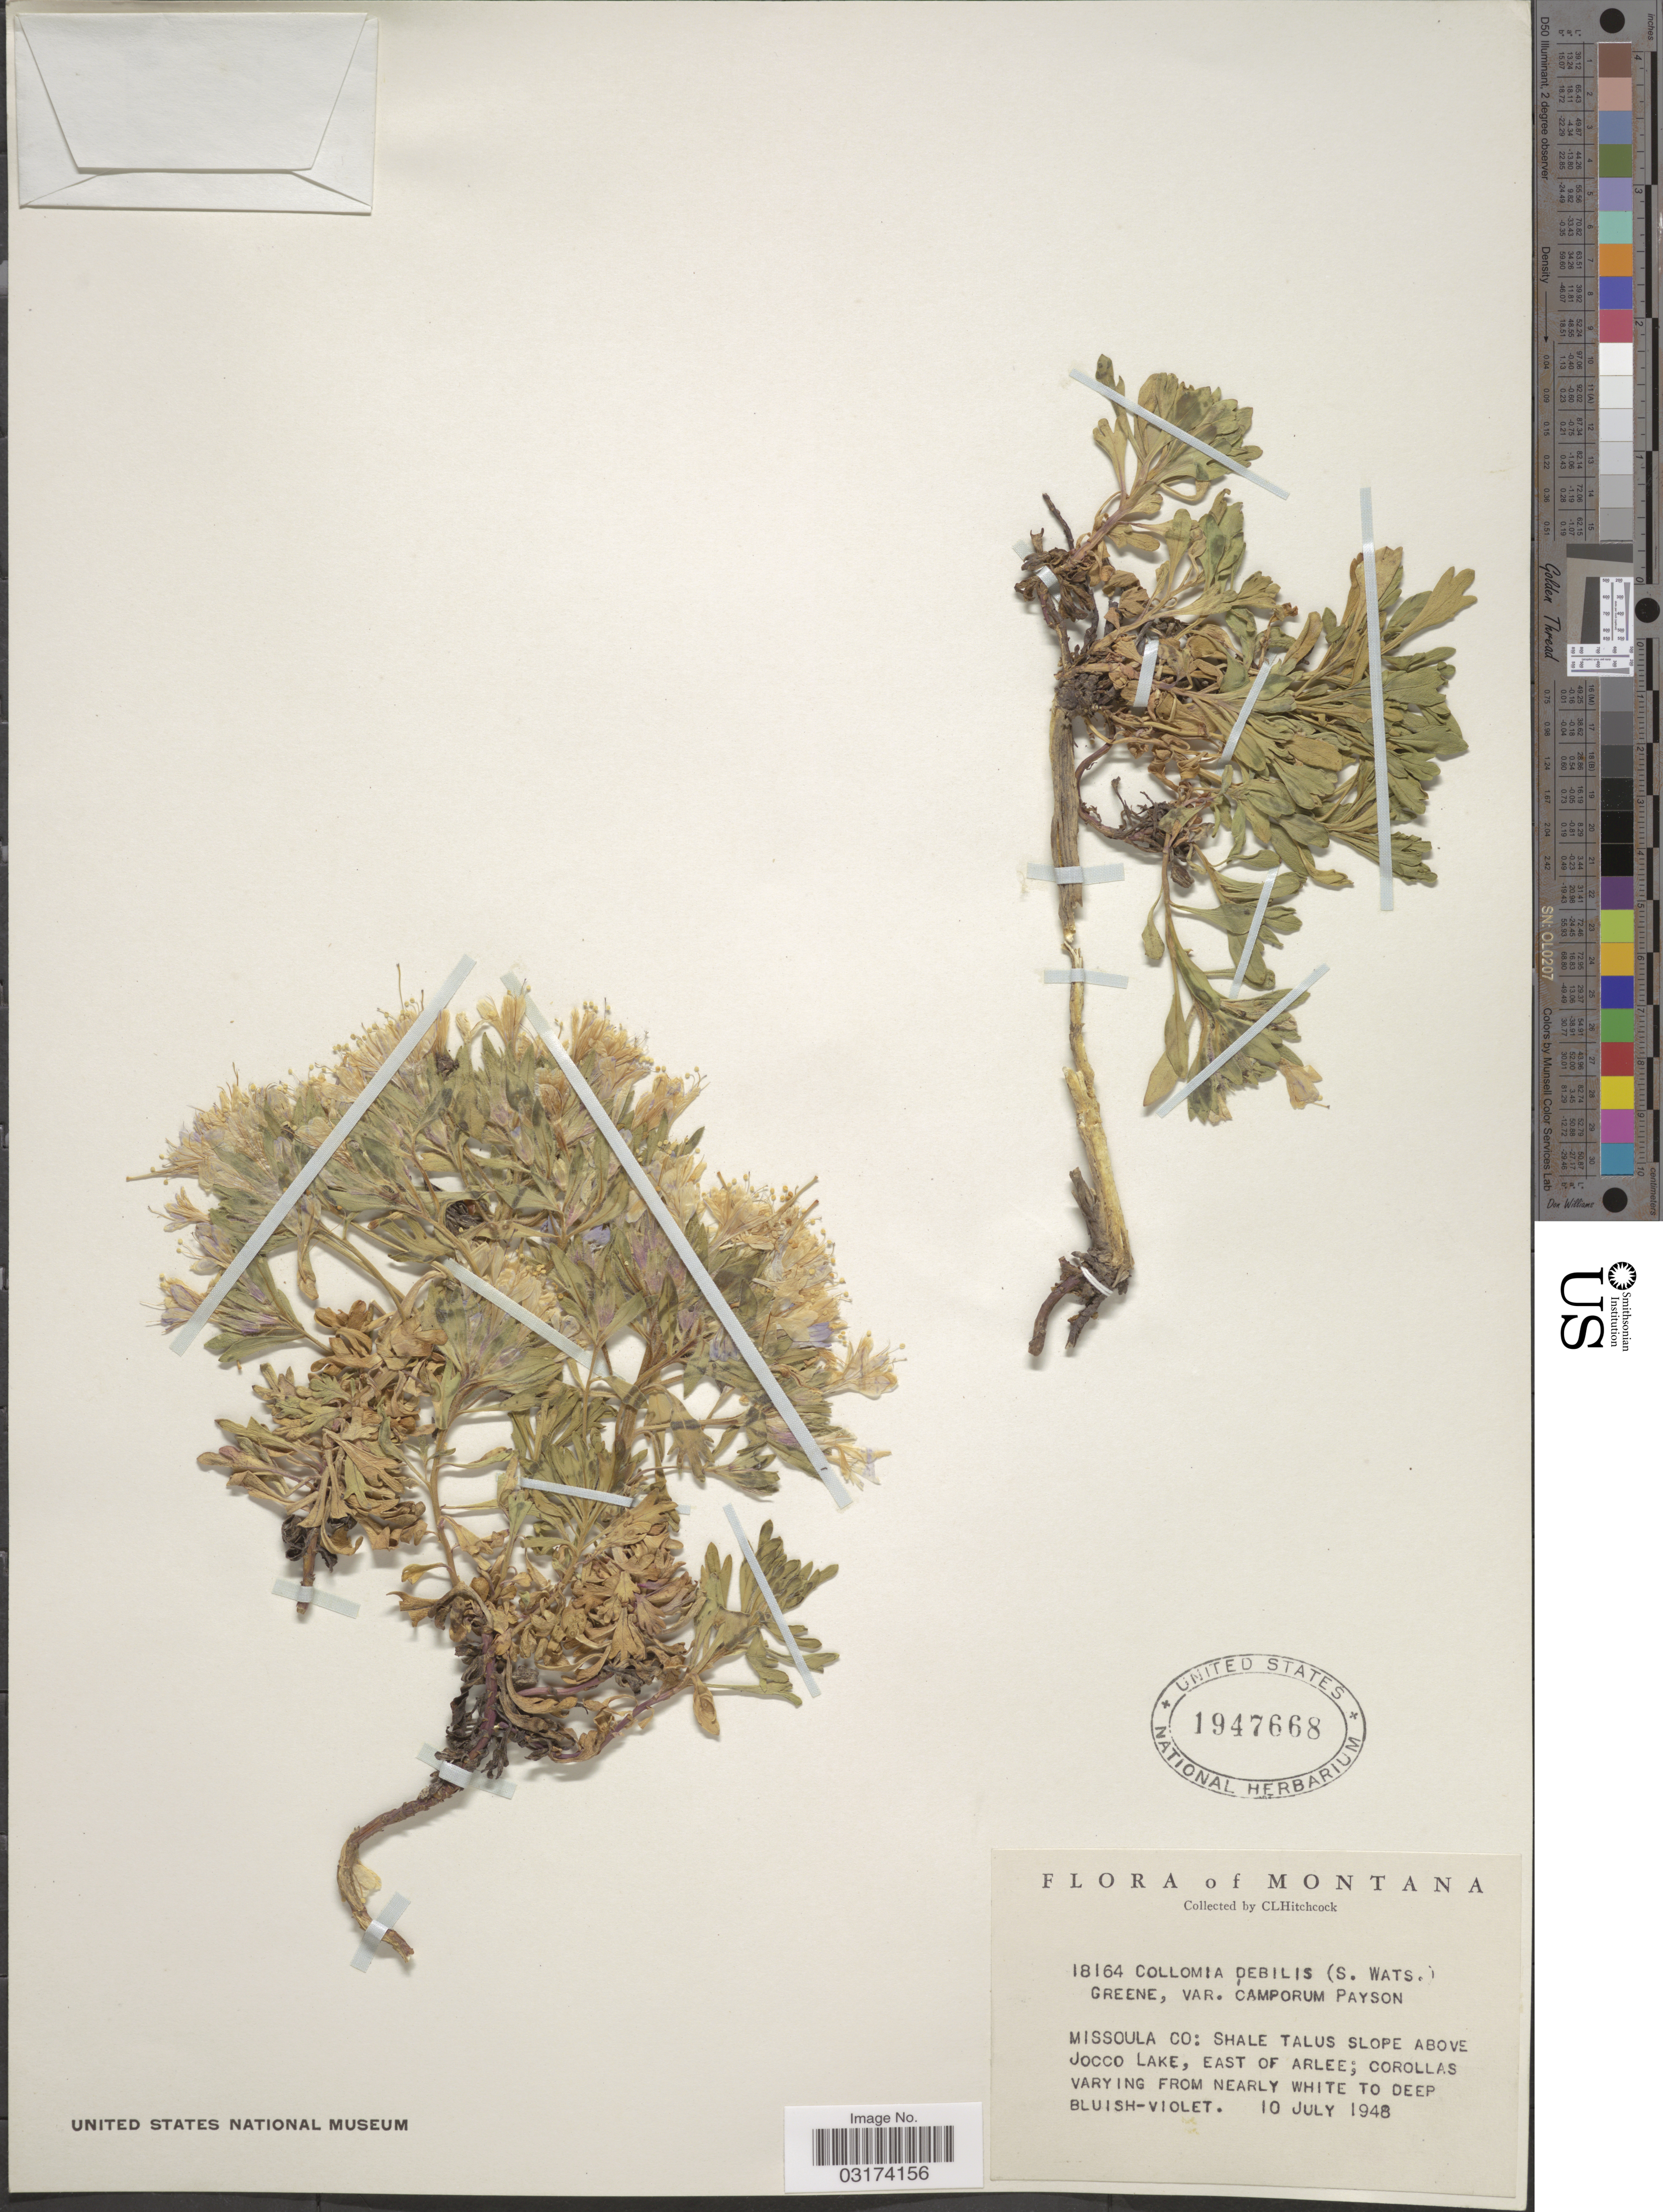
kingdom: Plantae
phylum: Tracheophyta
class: Magnoliopsida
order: Ericales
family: Polemoniaceae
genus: Collomia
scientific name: Collomia debilis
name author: (S. Watson) Greene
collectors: C. L. Hitchcock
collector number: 18164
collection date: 1948-07-10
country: United States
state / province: Montana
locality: Missoula Co: Shale talus slope above Jocco Lake, east of Arlee.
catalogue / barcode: US 1947668